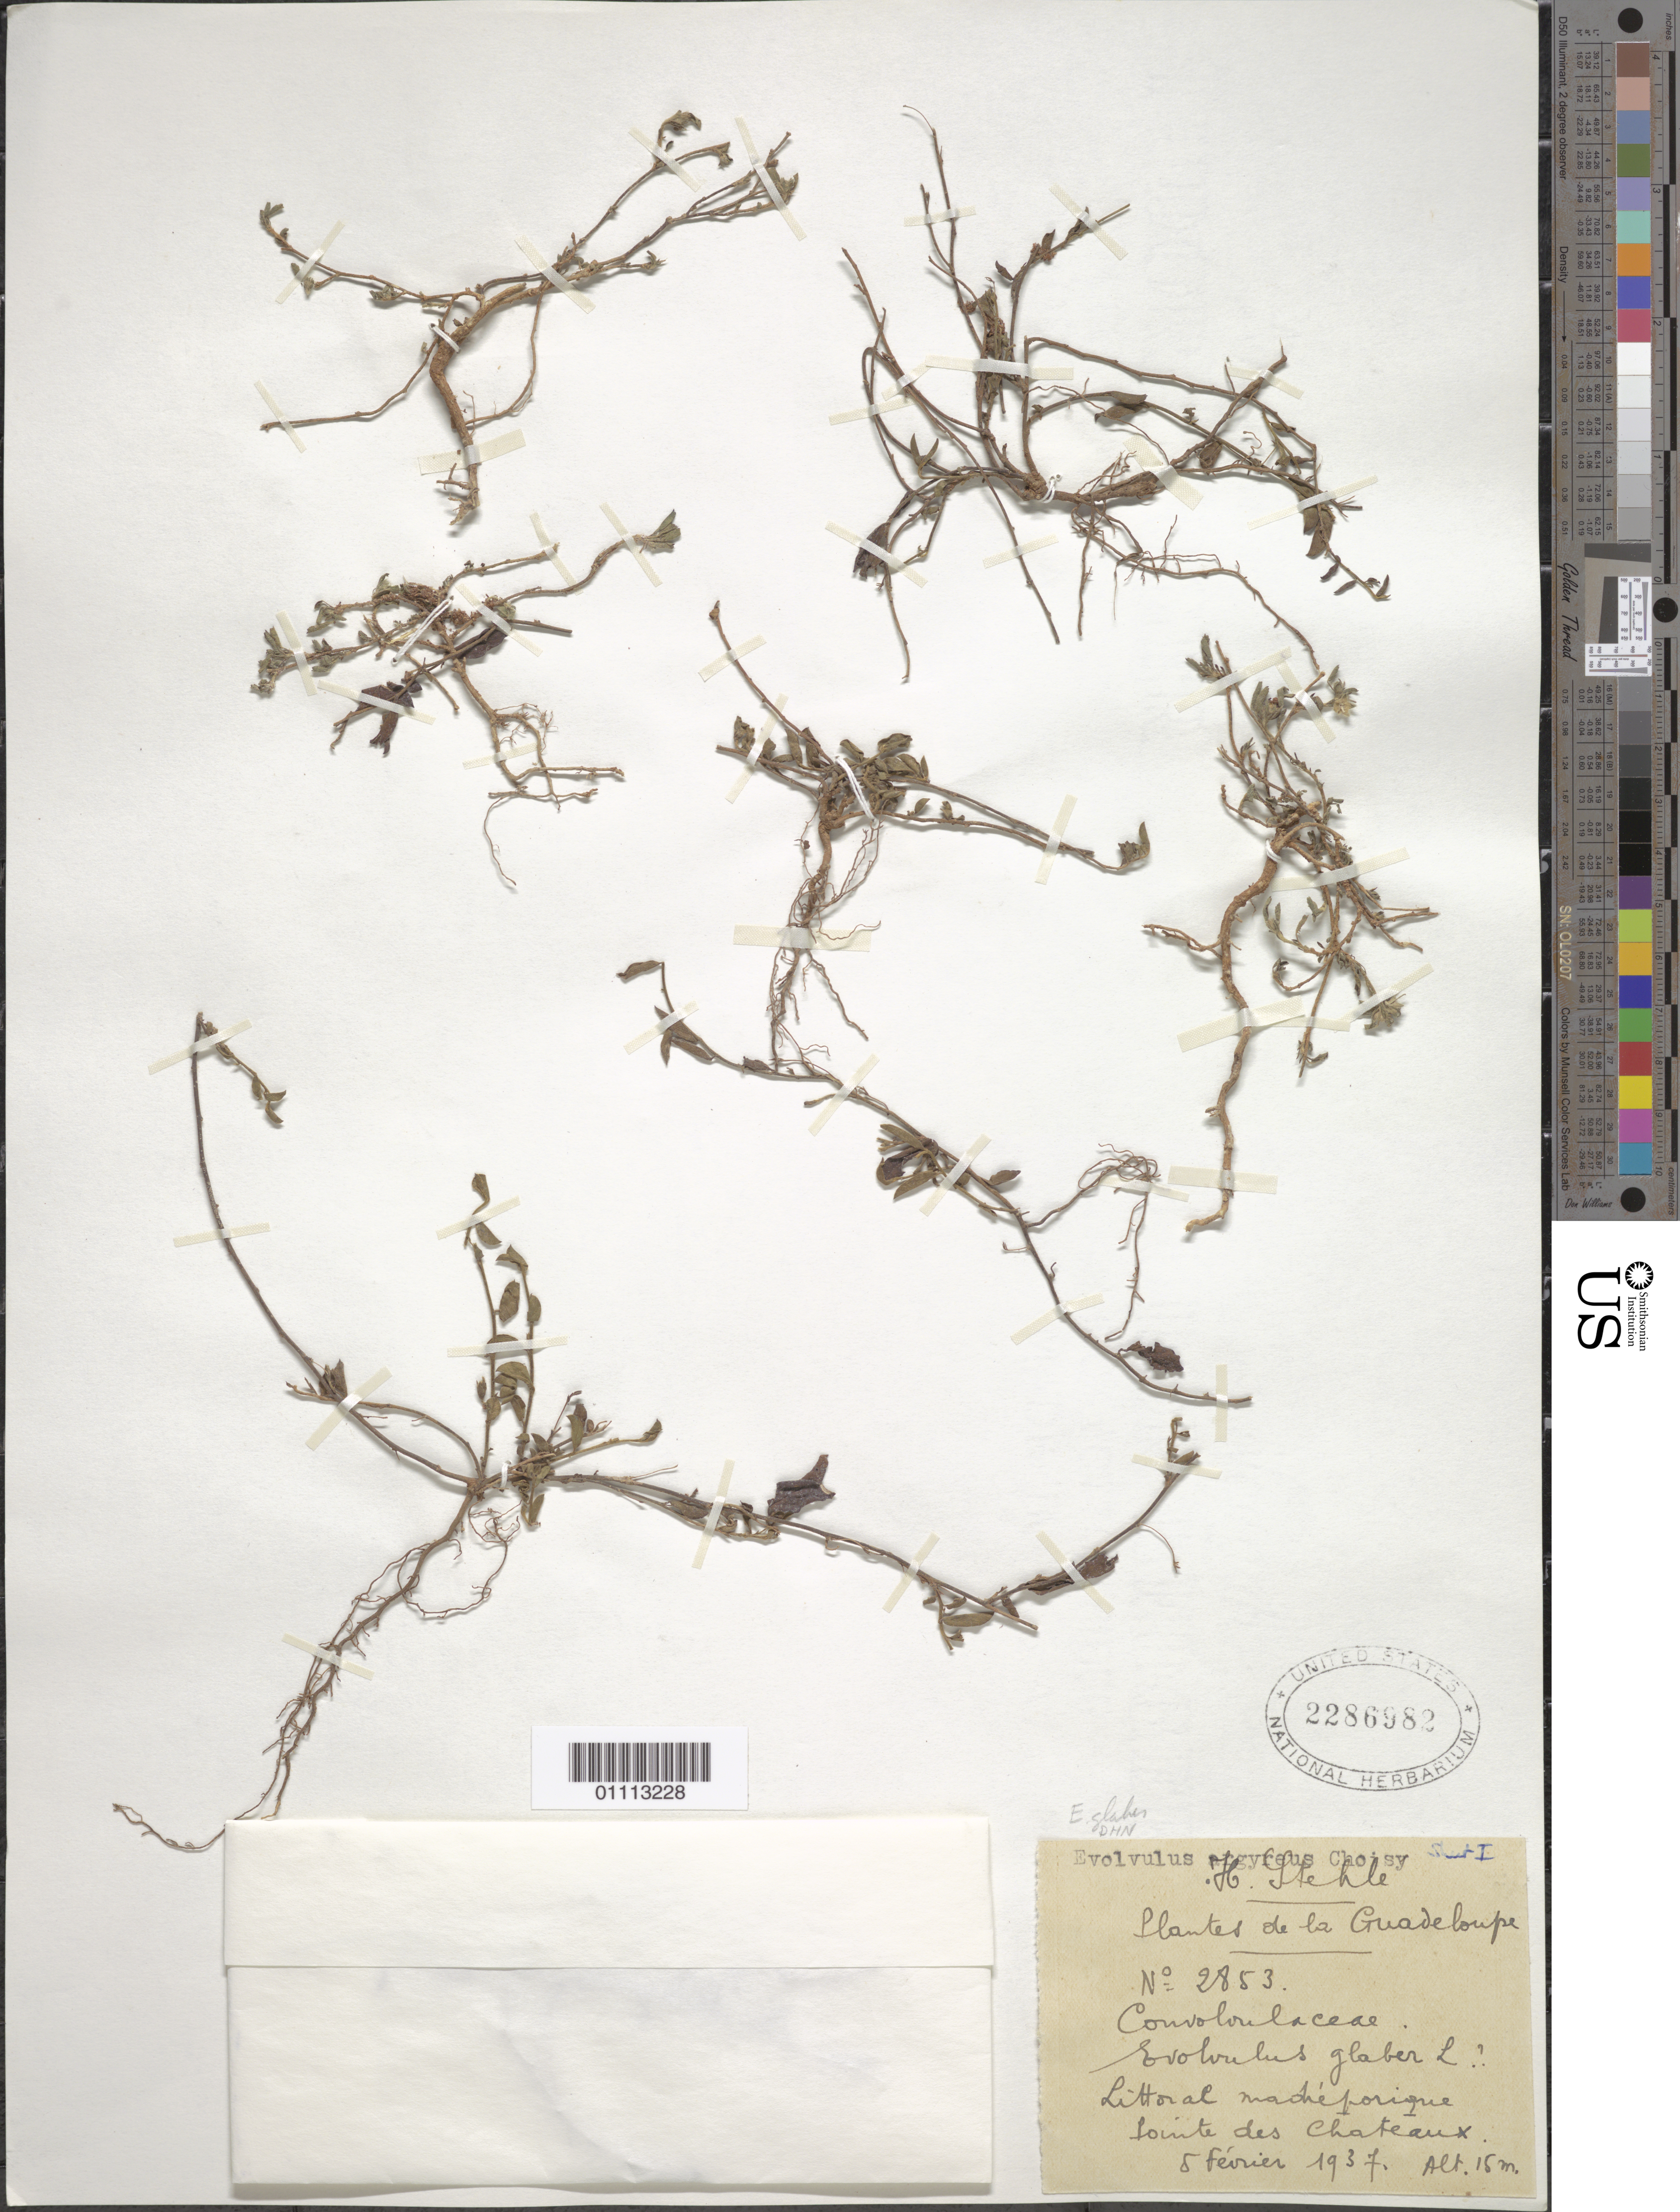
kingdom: Plantae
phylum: Tracheophyta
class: Magnoliopsida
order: Solanales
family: Convolvulaceae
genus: Evolvulus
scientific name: Evolvulus convolvuloides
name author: (Willd. ex Schult.) Stearn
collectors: H. Stehlé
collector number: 2853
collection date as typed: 05 Feb 1937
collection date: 1937-02-05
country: Guadeloupe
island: Grande Terre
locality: Littoral masteforique. Pointe des Chateaux.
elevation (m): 15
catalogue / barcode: US 2286982